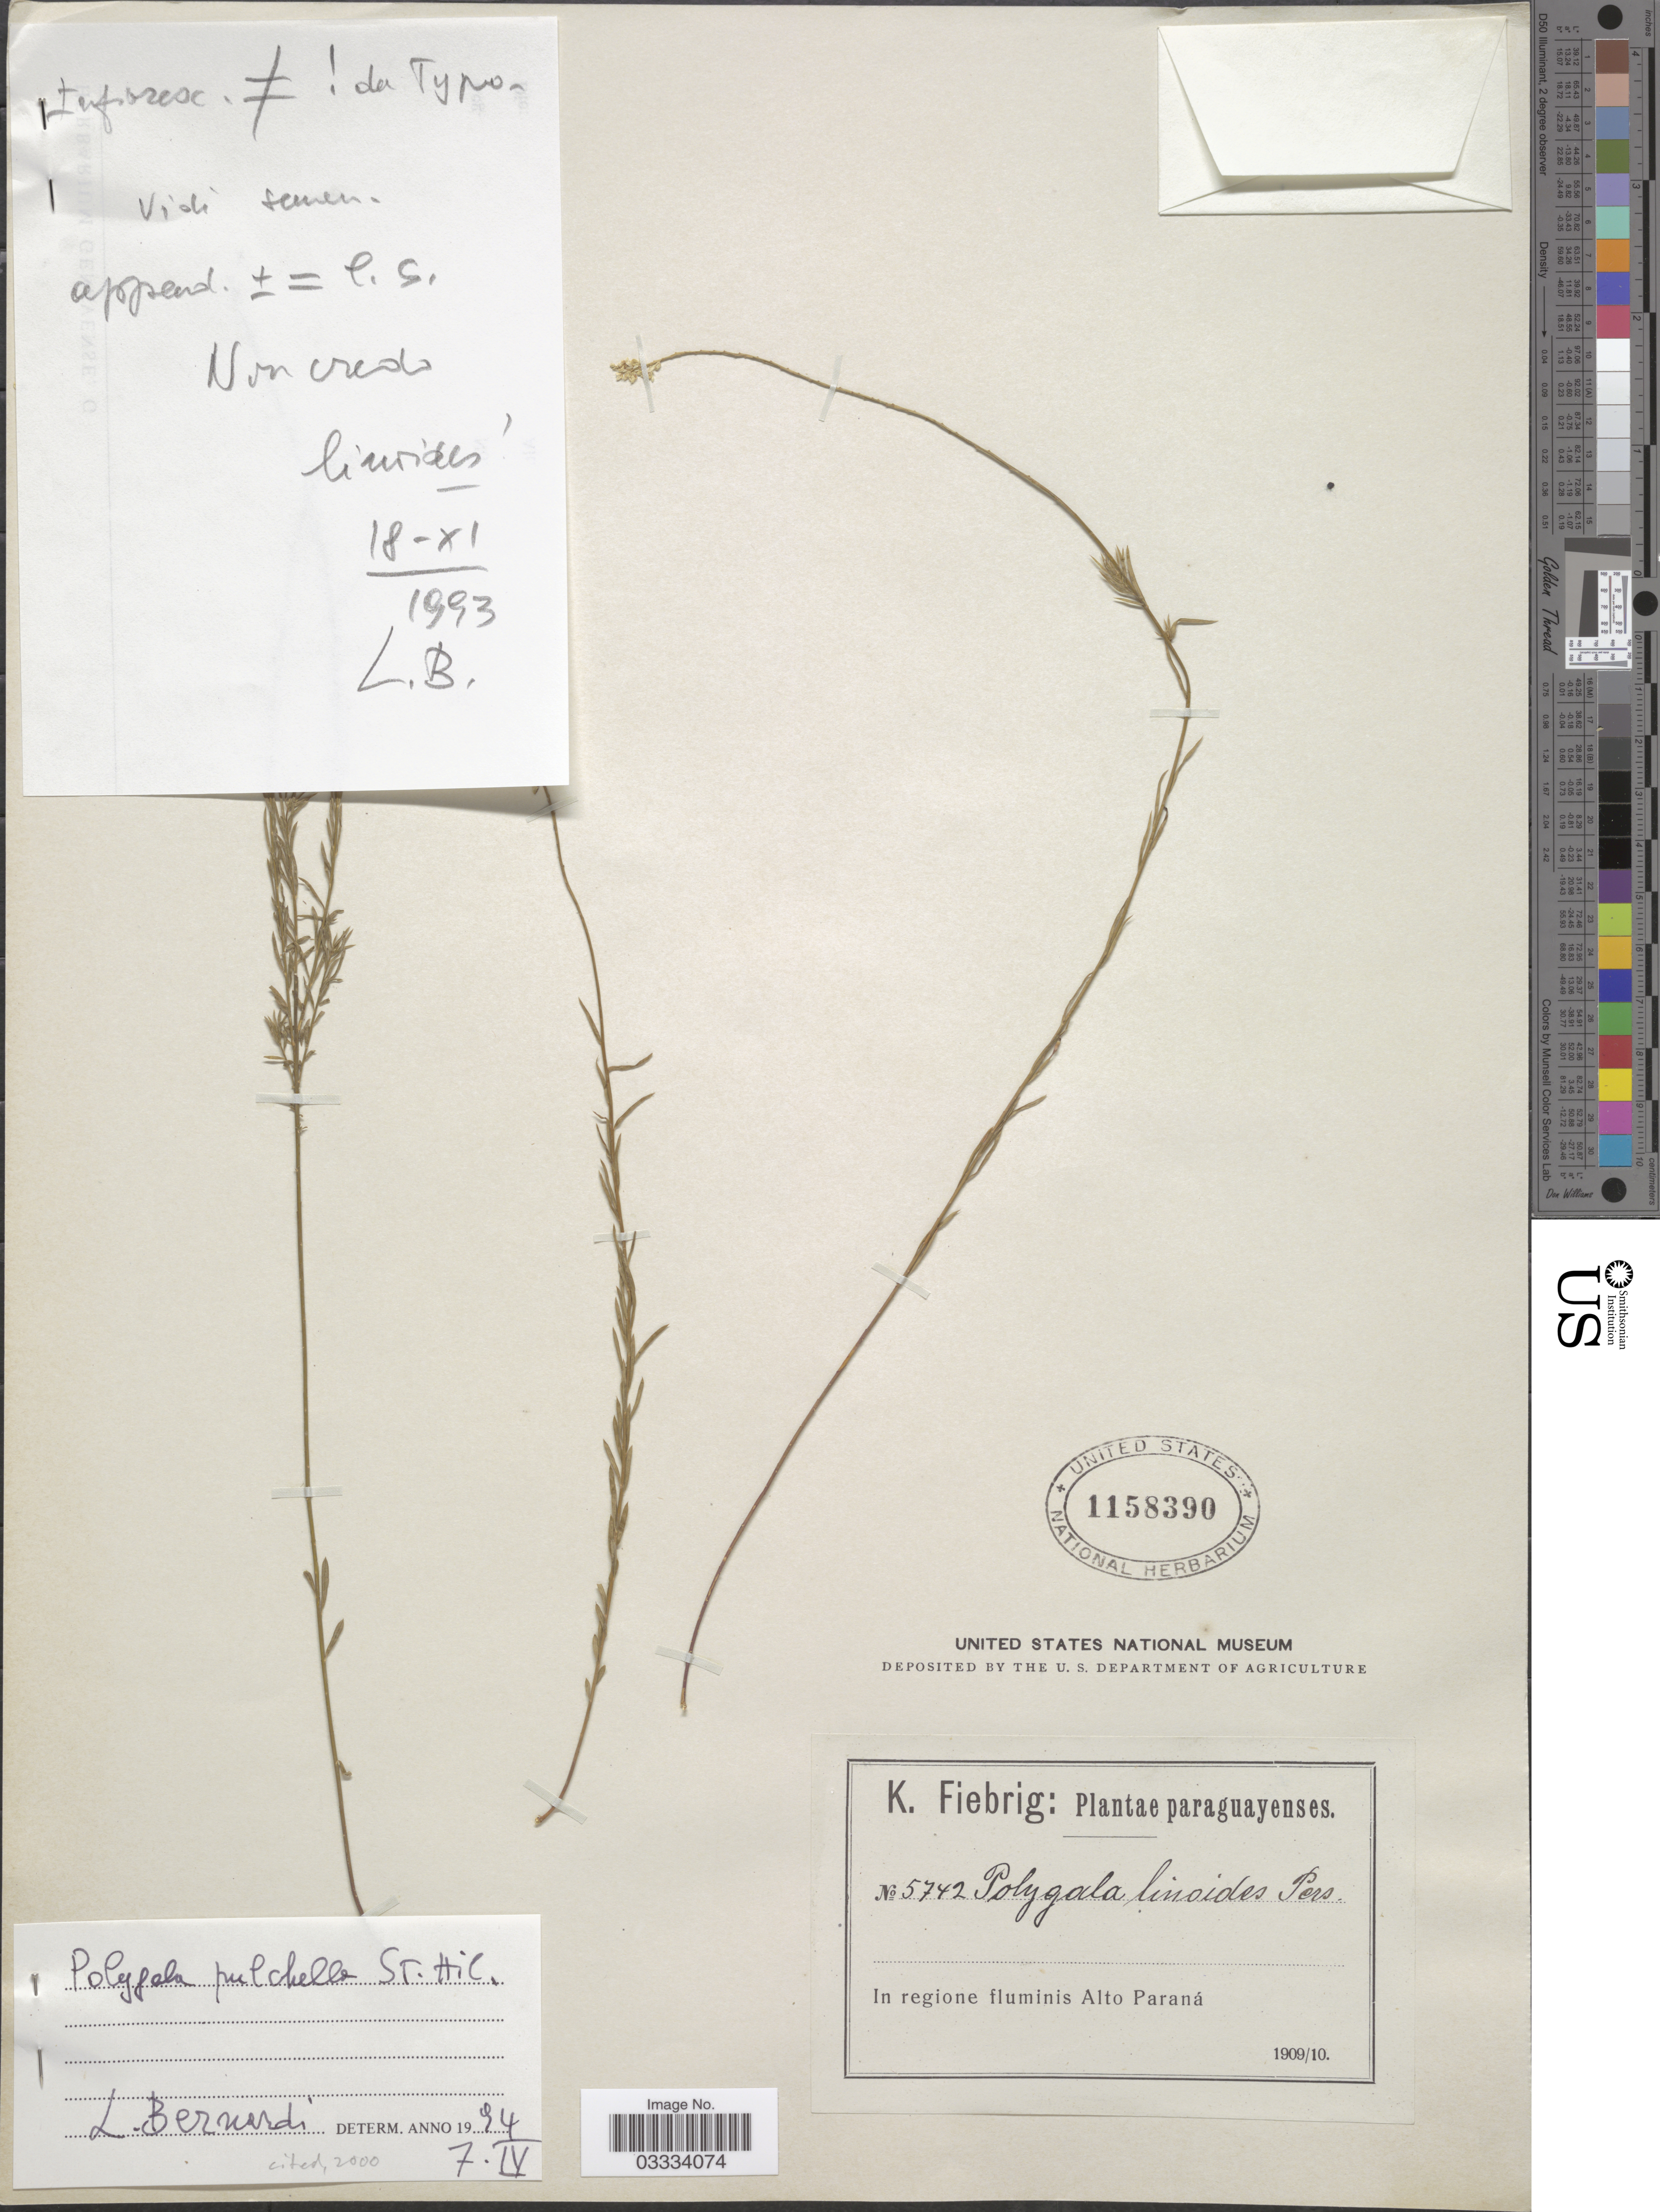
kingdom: Plantae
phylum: Tracheophyta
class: Magnoliopsida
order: Fabales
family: Polygalaceae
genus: Polygala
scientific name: Polygala pulchella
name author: A. St.-Hil. & Moq.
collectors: K. Fiebrig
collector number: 5742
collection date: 1909/1910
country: Paraguay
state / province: Alto Parana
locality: In regione fluminis Alto Paraná.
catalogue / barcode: US 1158390